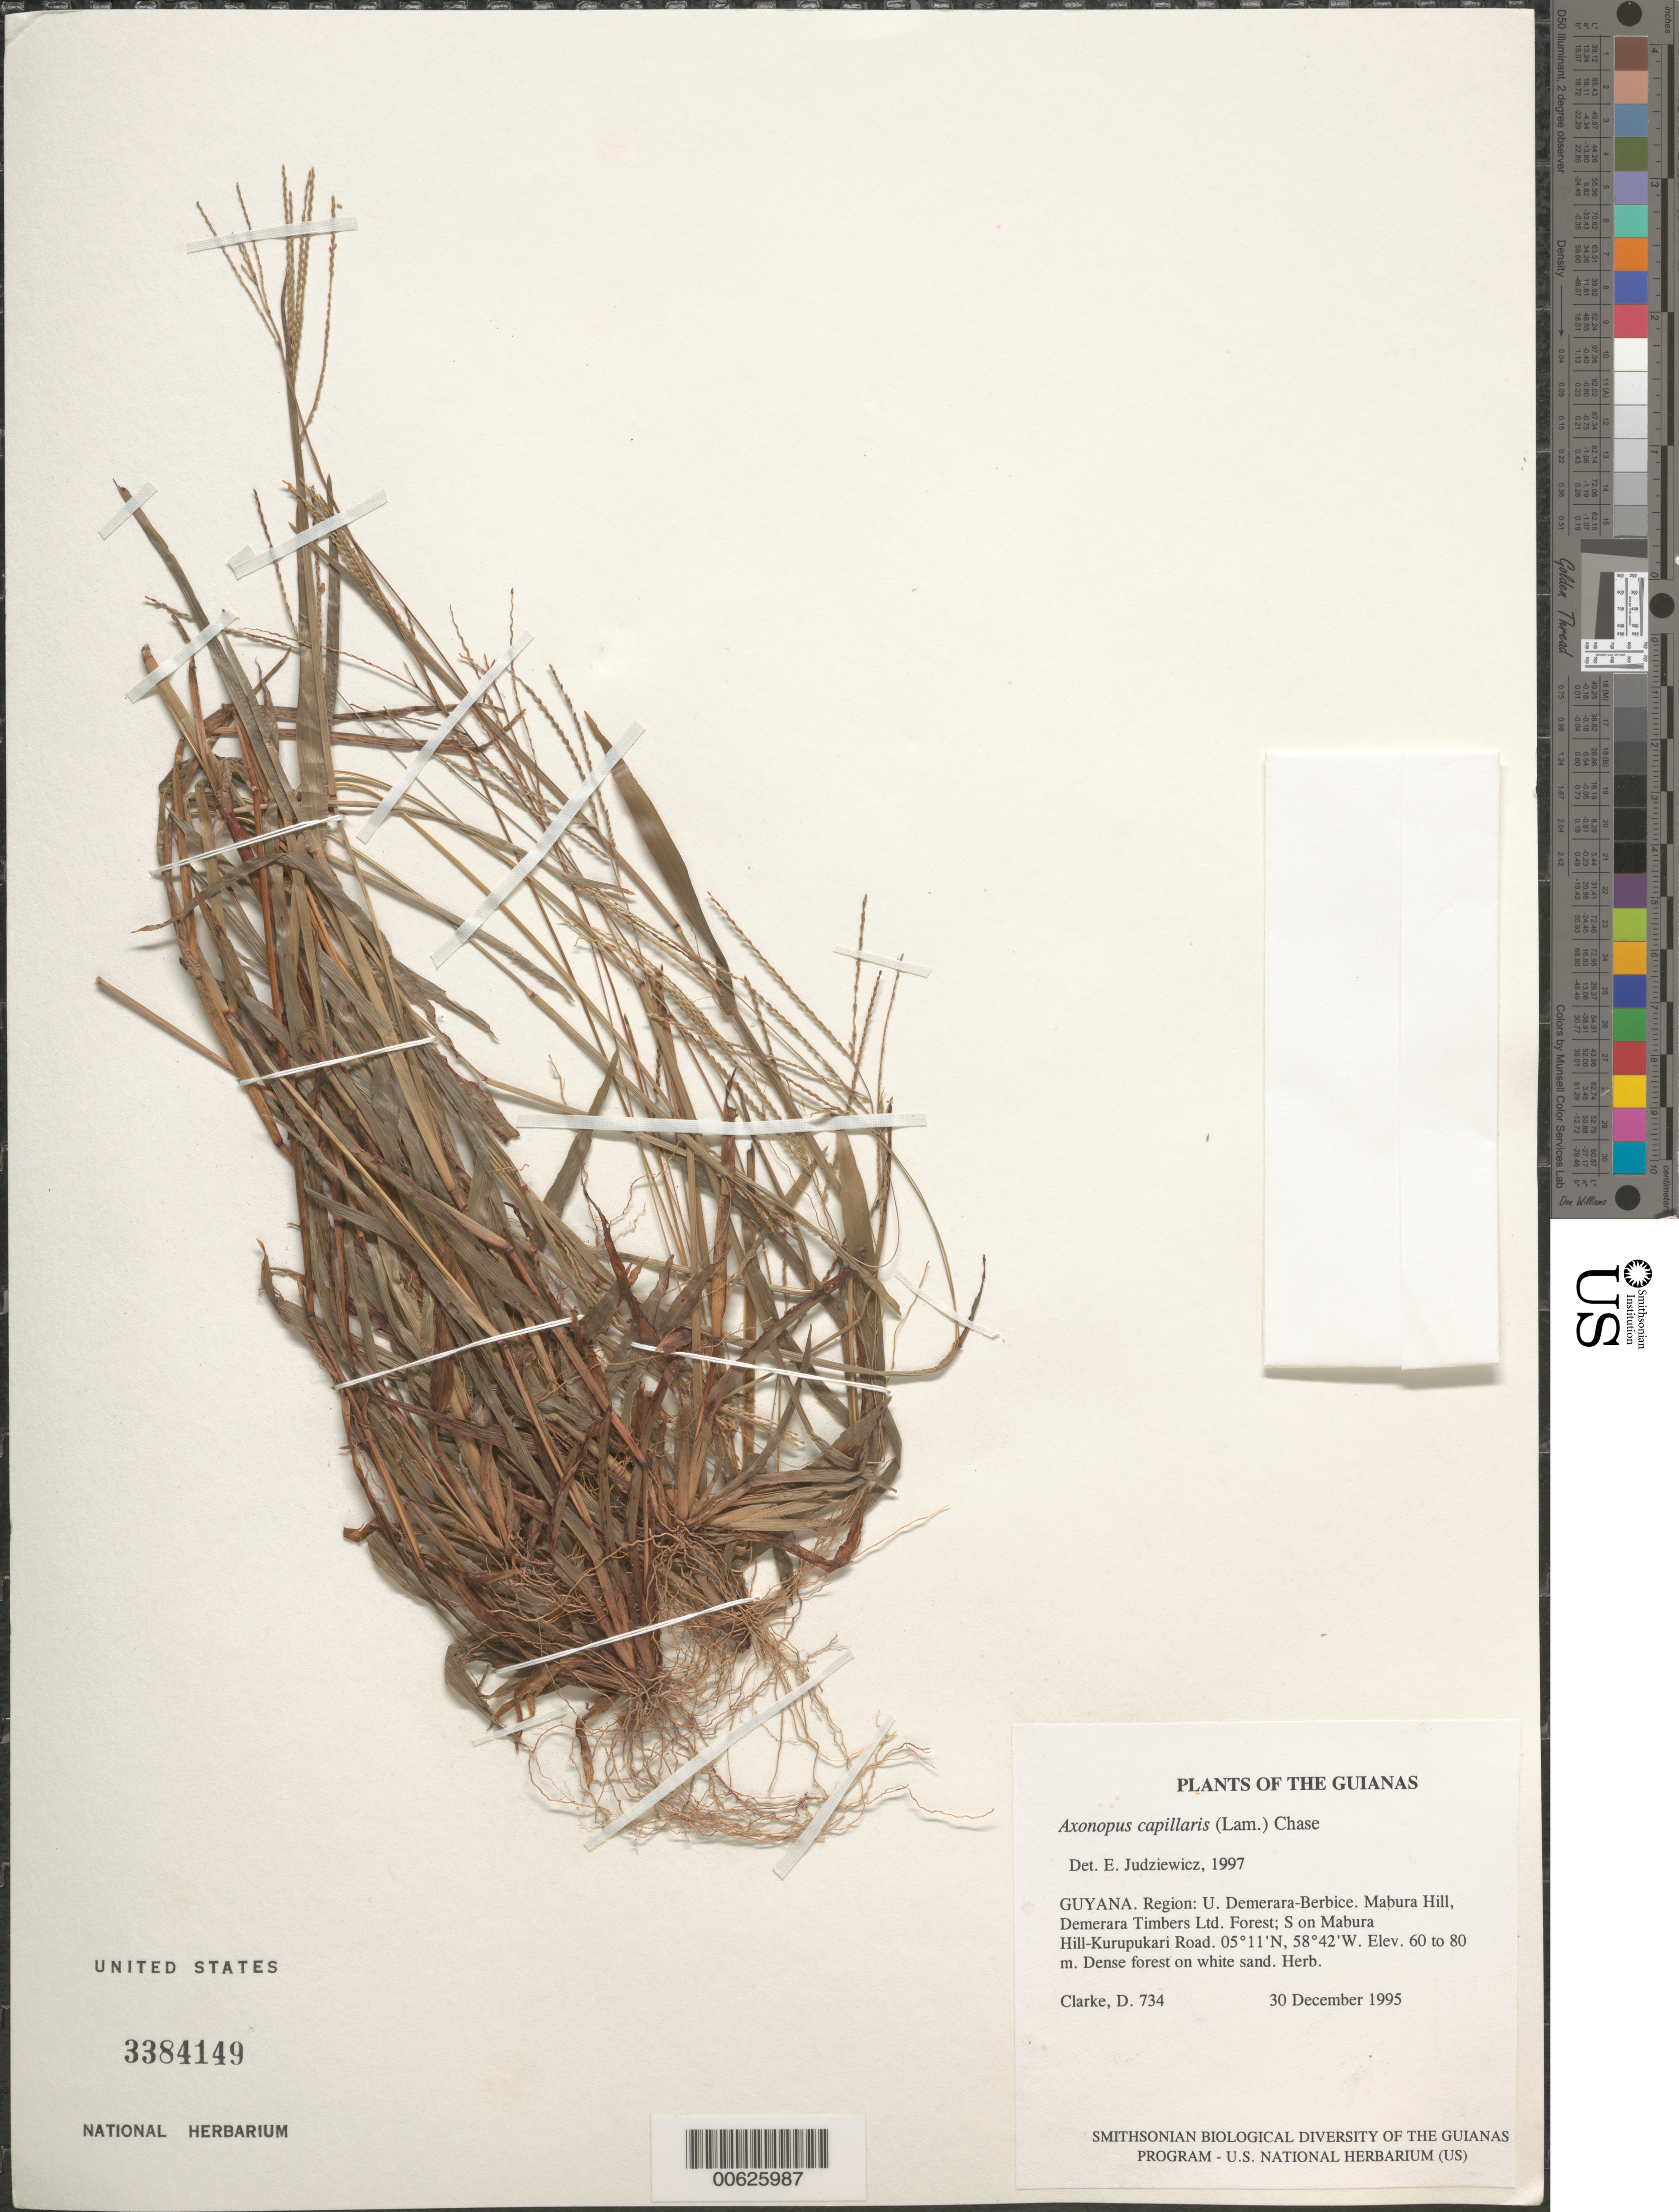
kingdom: Plantae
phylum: Tracheophyta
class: Liliopsida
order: Poales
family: Poaceae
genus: Axonopus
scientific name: Axonopus capillaris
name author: (Lam.) Chase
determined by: Judziewicz, E. J.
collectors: H. D. Clarke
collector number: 734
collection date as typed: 30 December 1995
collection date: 1995-12-30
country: Guyana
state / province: U. Demerara-Berbice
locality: Mabura Hill, Demerara Timbers Ltd. Forest; S on Mabura Hill-Kurupukari Rd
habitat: Dense forest on white sand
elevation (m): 60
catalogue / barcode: US 3384149